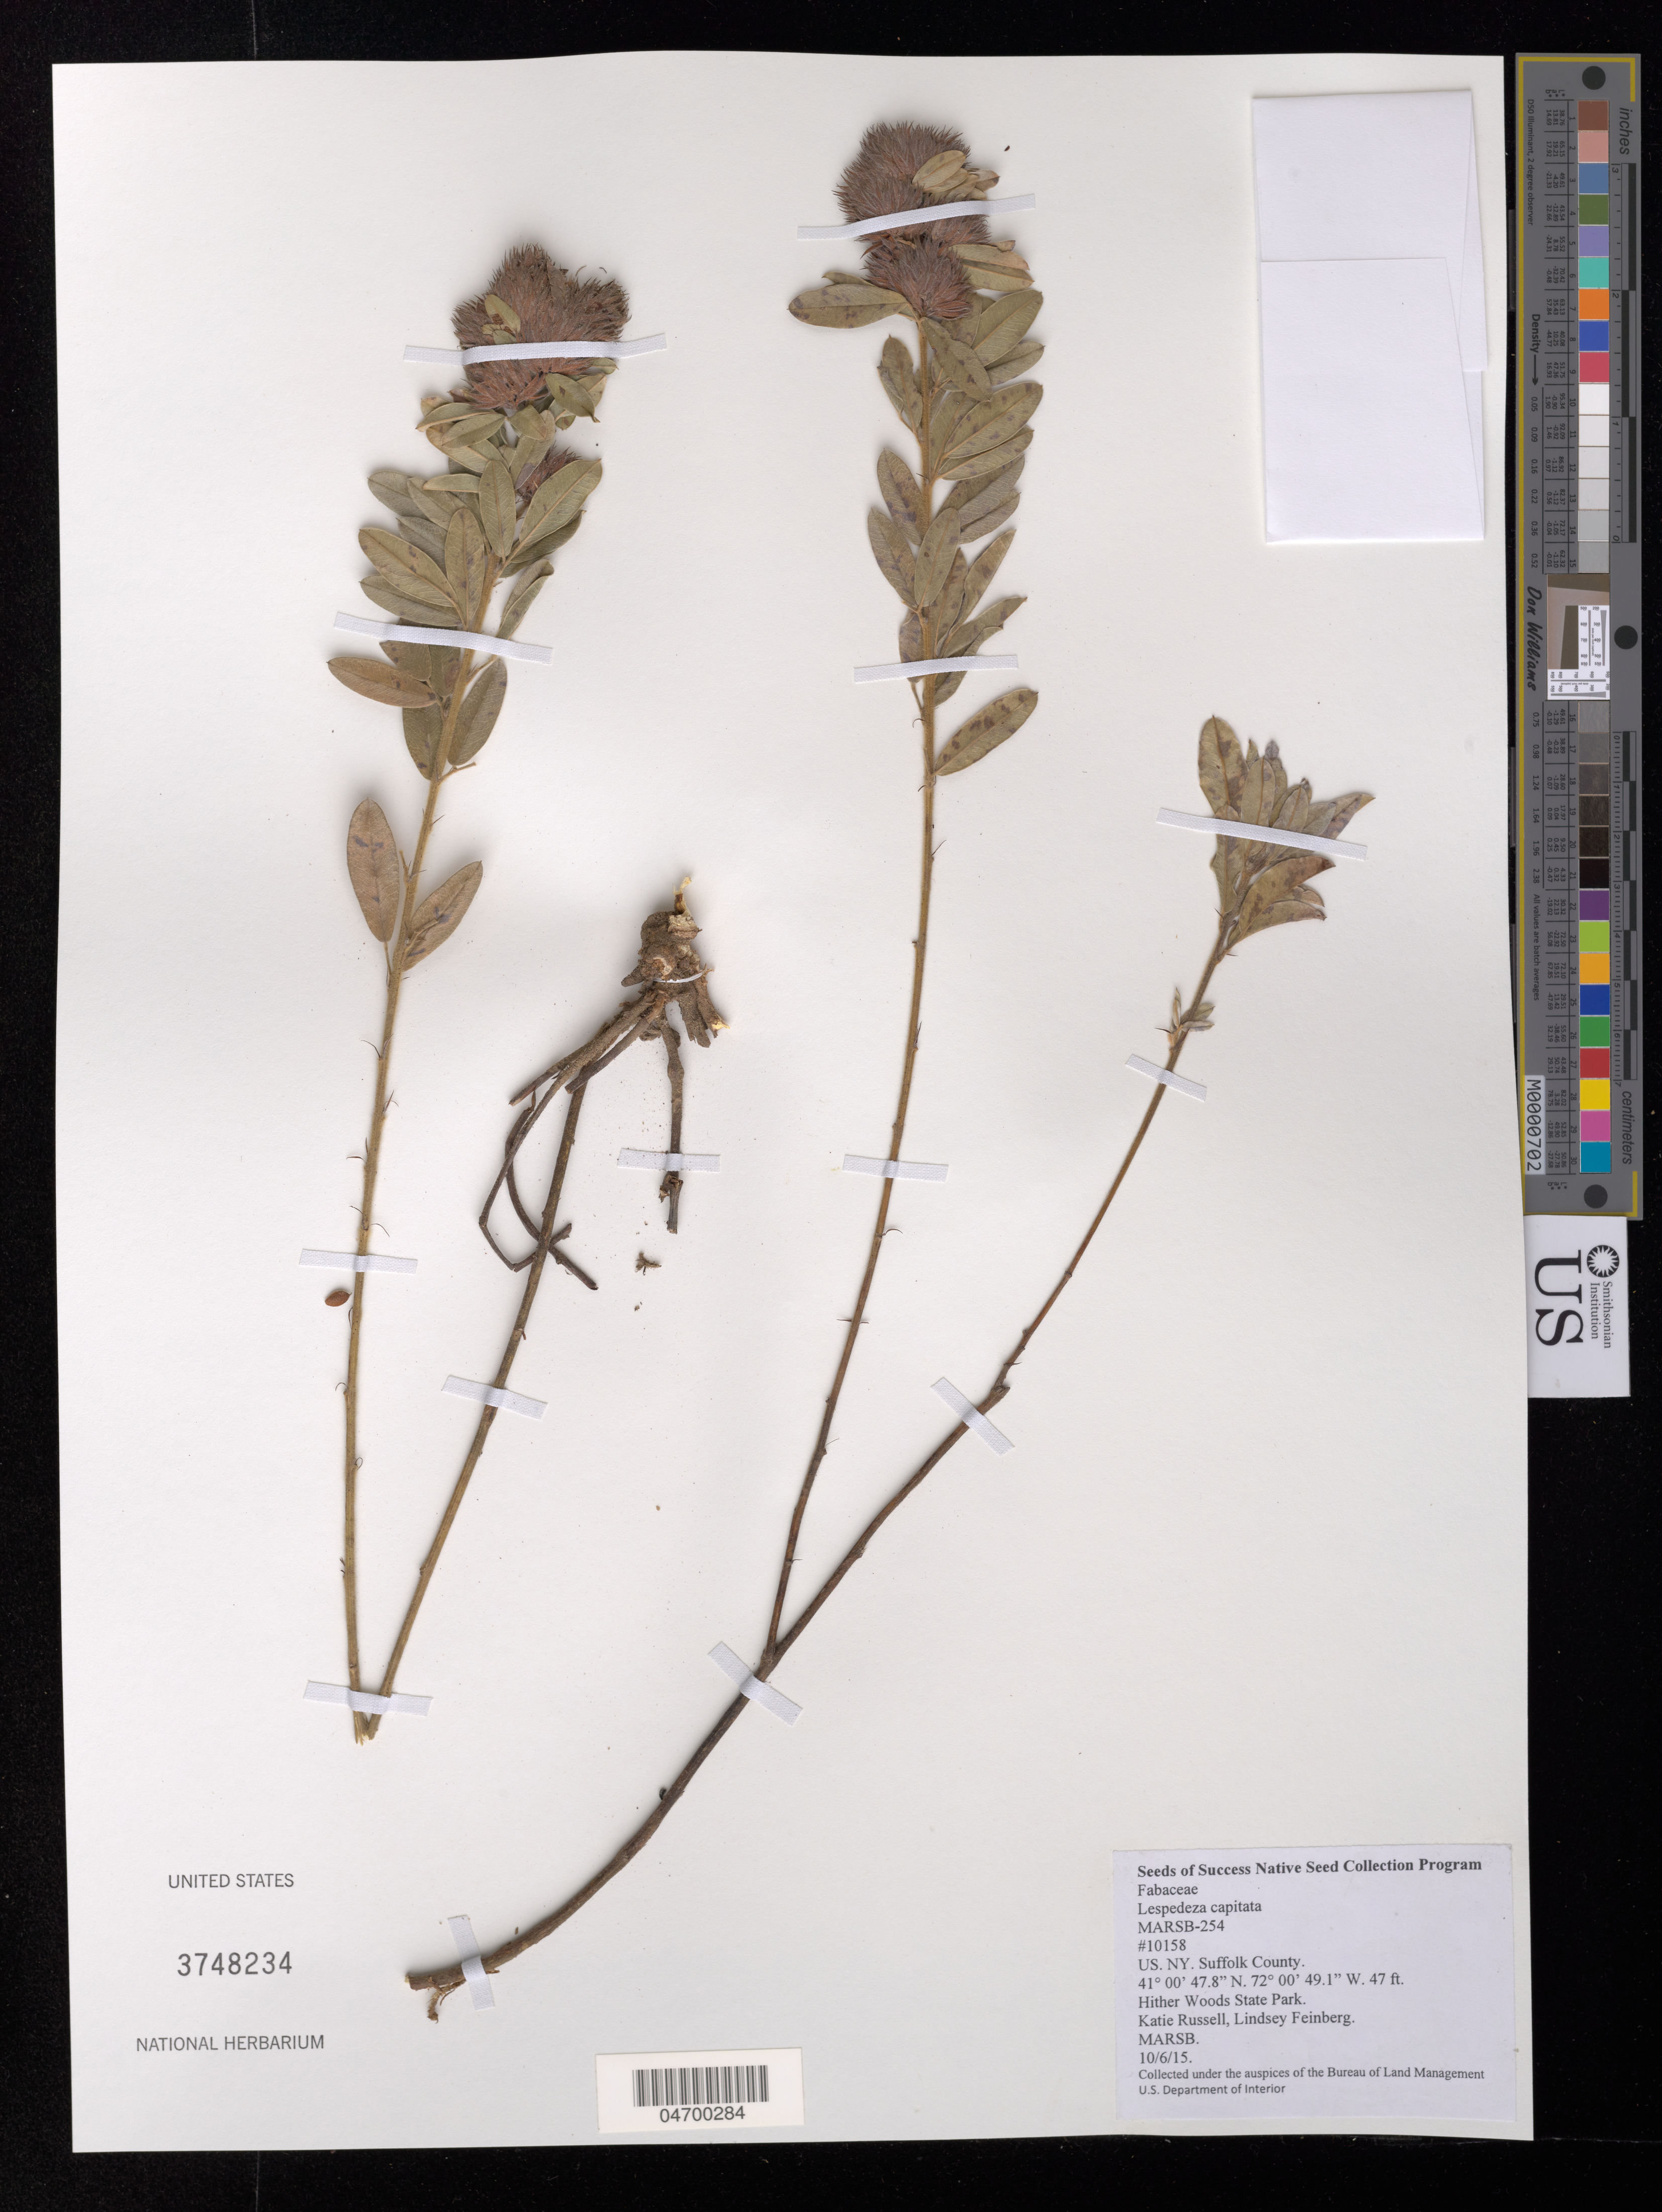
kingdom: Plantae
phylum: Tracheophyta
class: Magnoliopsida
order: Fabales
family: Fabaceae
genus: Lespedeza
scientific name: Lespedeza capitata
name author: Michx.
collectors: K. Russell & L. Feinberg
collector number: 10158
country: United States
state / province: New York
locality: Suffolk County. Hither Woods State Park.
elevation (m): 14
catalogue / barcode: US 3748234